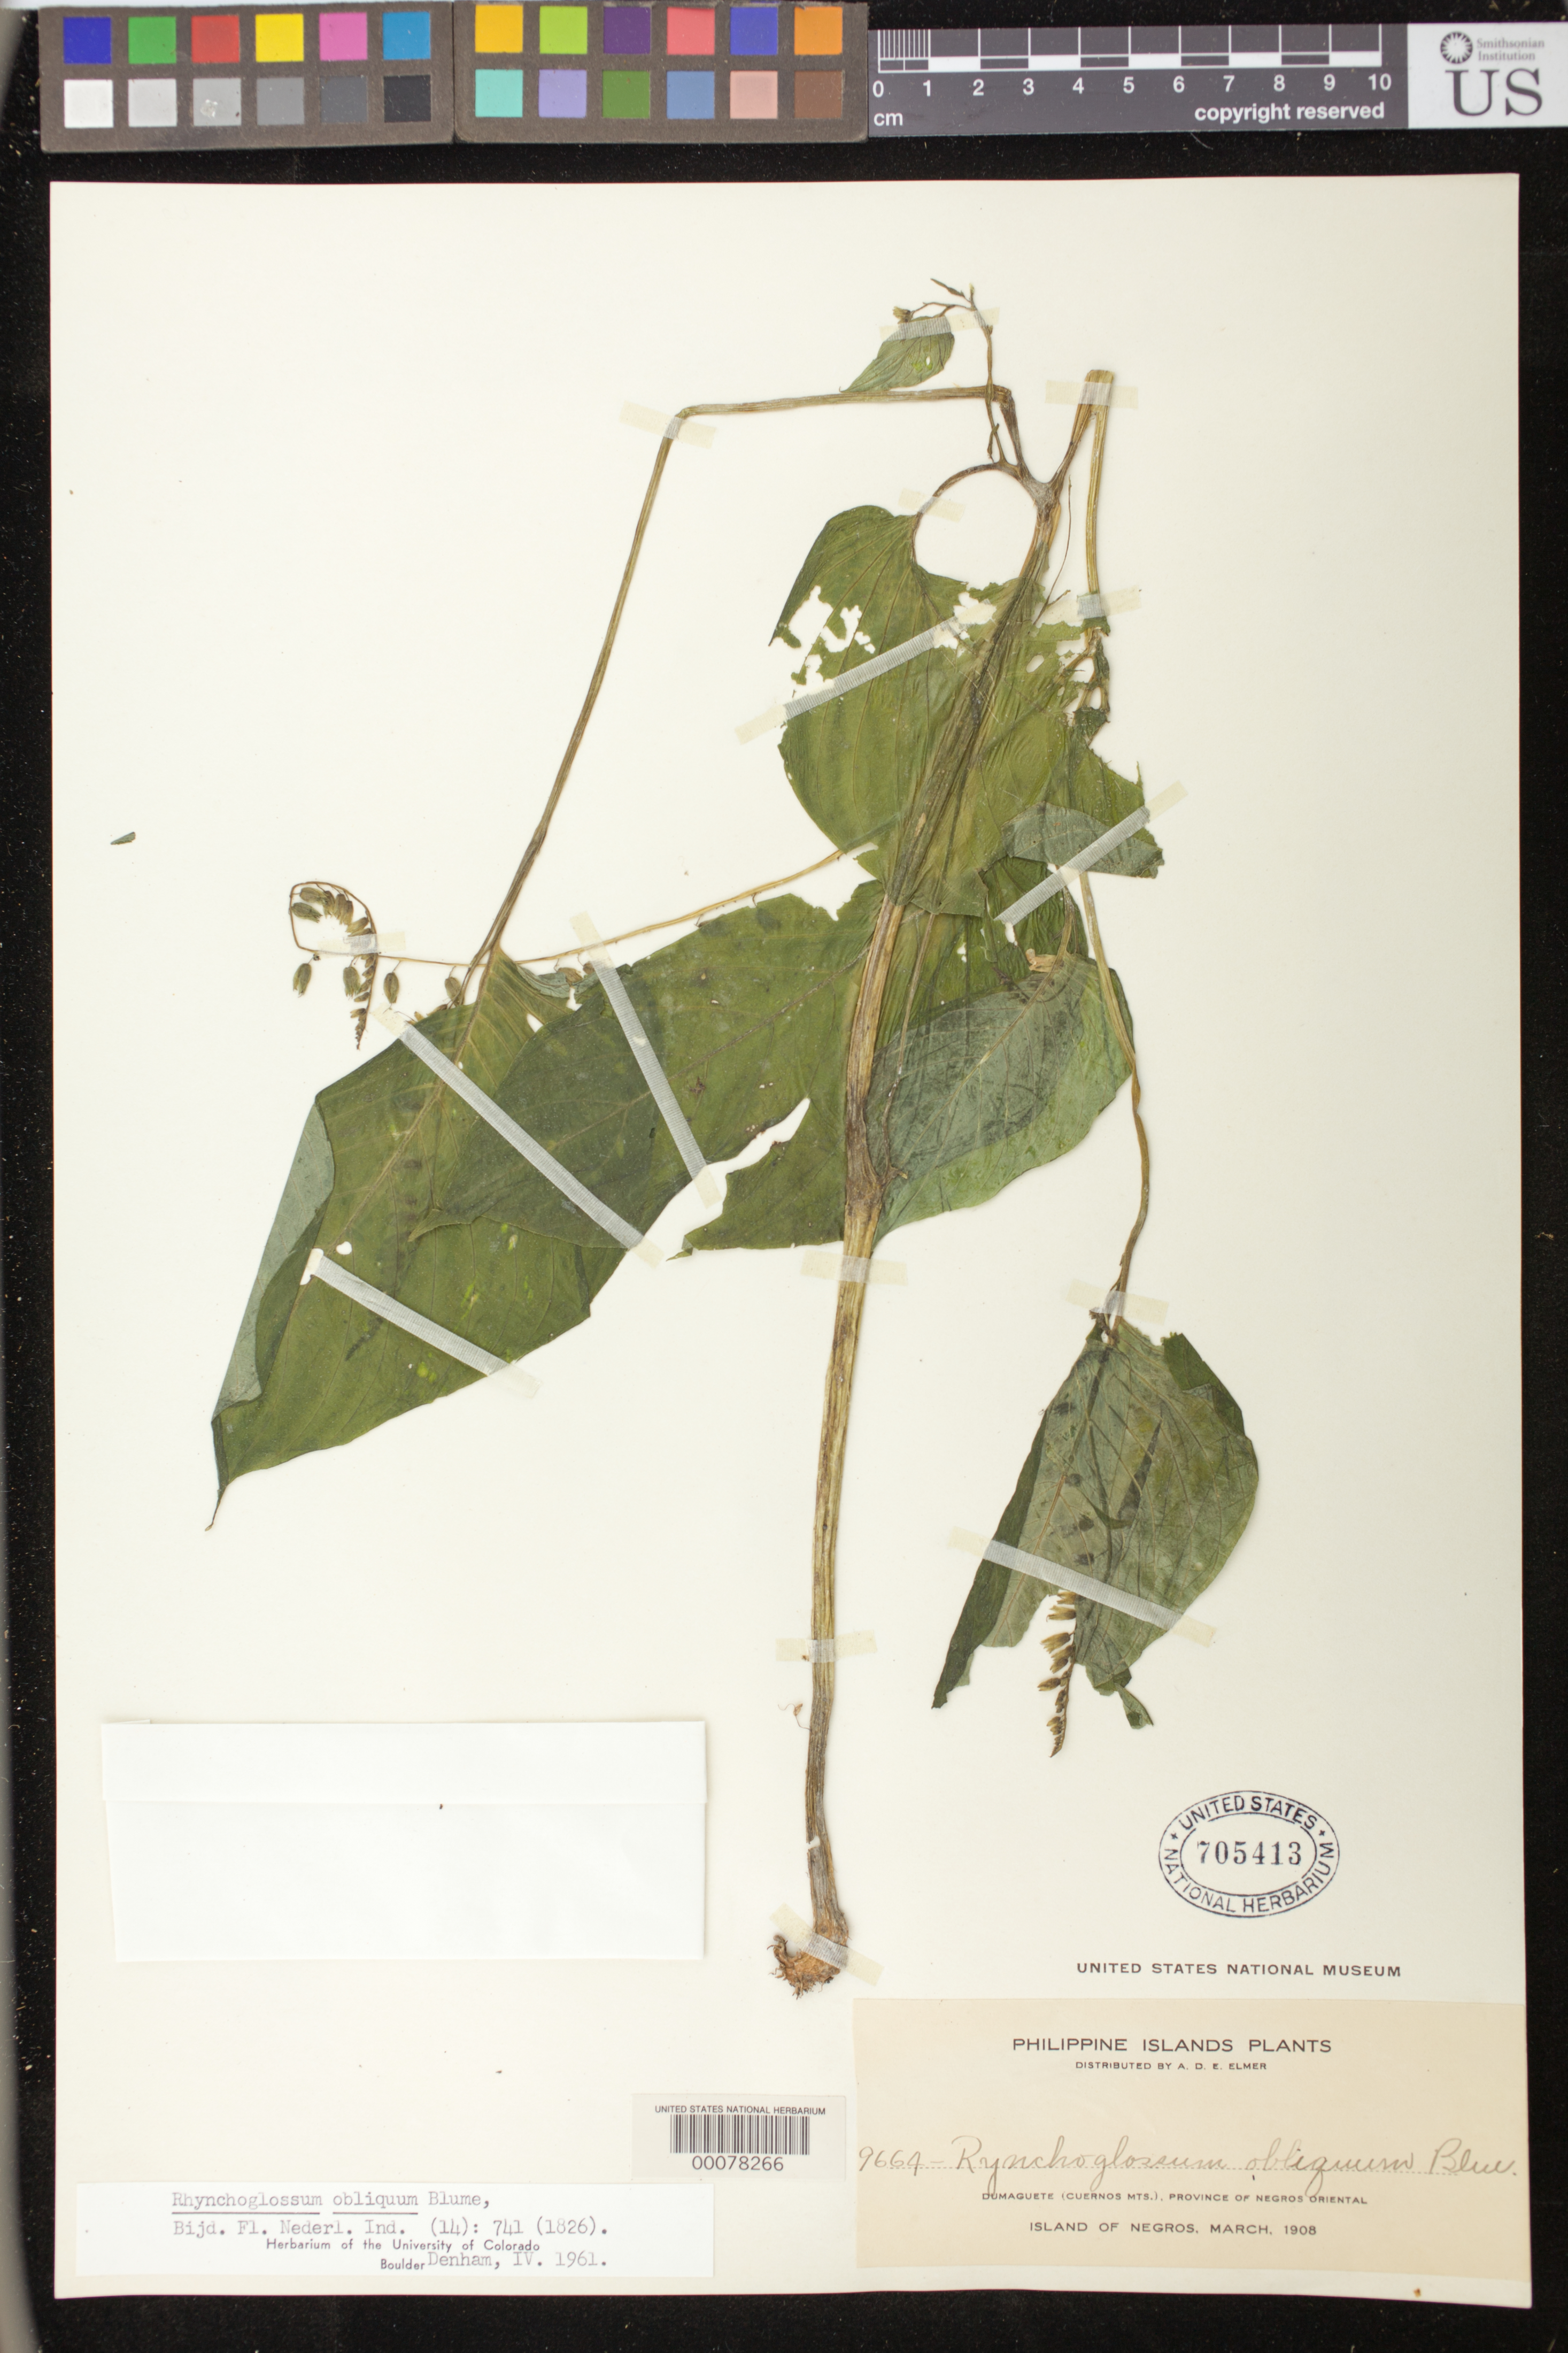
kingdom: Plantae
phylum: Tracheophyta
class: Magnoliopsida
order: Lamiales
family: Gesneriaceae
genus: Rhynchoglossum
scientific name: Rhynchoglossum obliquum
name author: Blume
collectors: A. D. E. Elmer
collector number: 9664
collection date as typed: Mar 1908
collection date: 1908-03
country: Philippines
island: Negros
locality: Negros oriental, Dumaguete (cuernos mts)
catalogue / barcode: US 705413